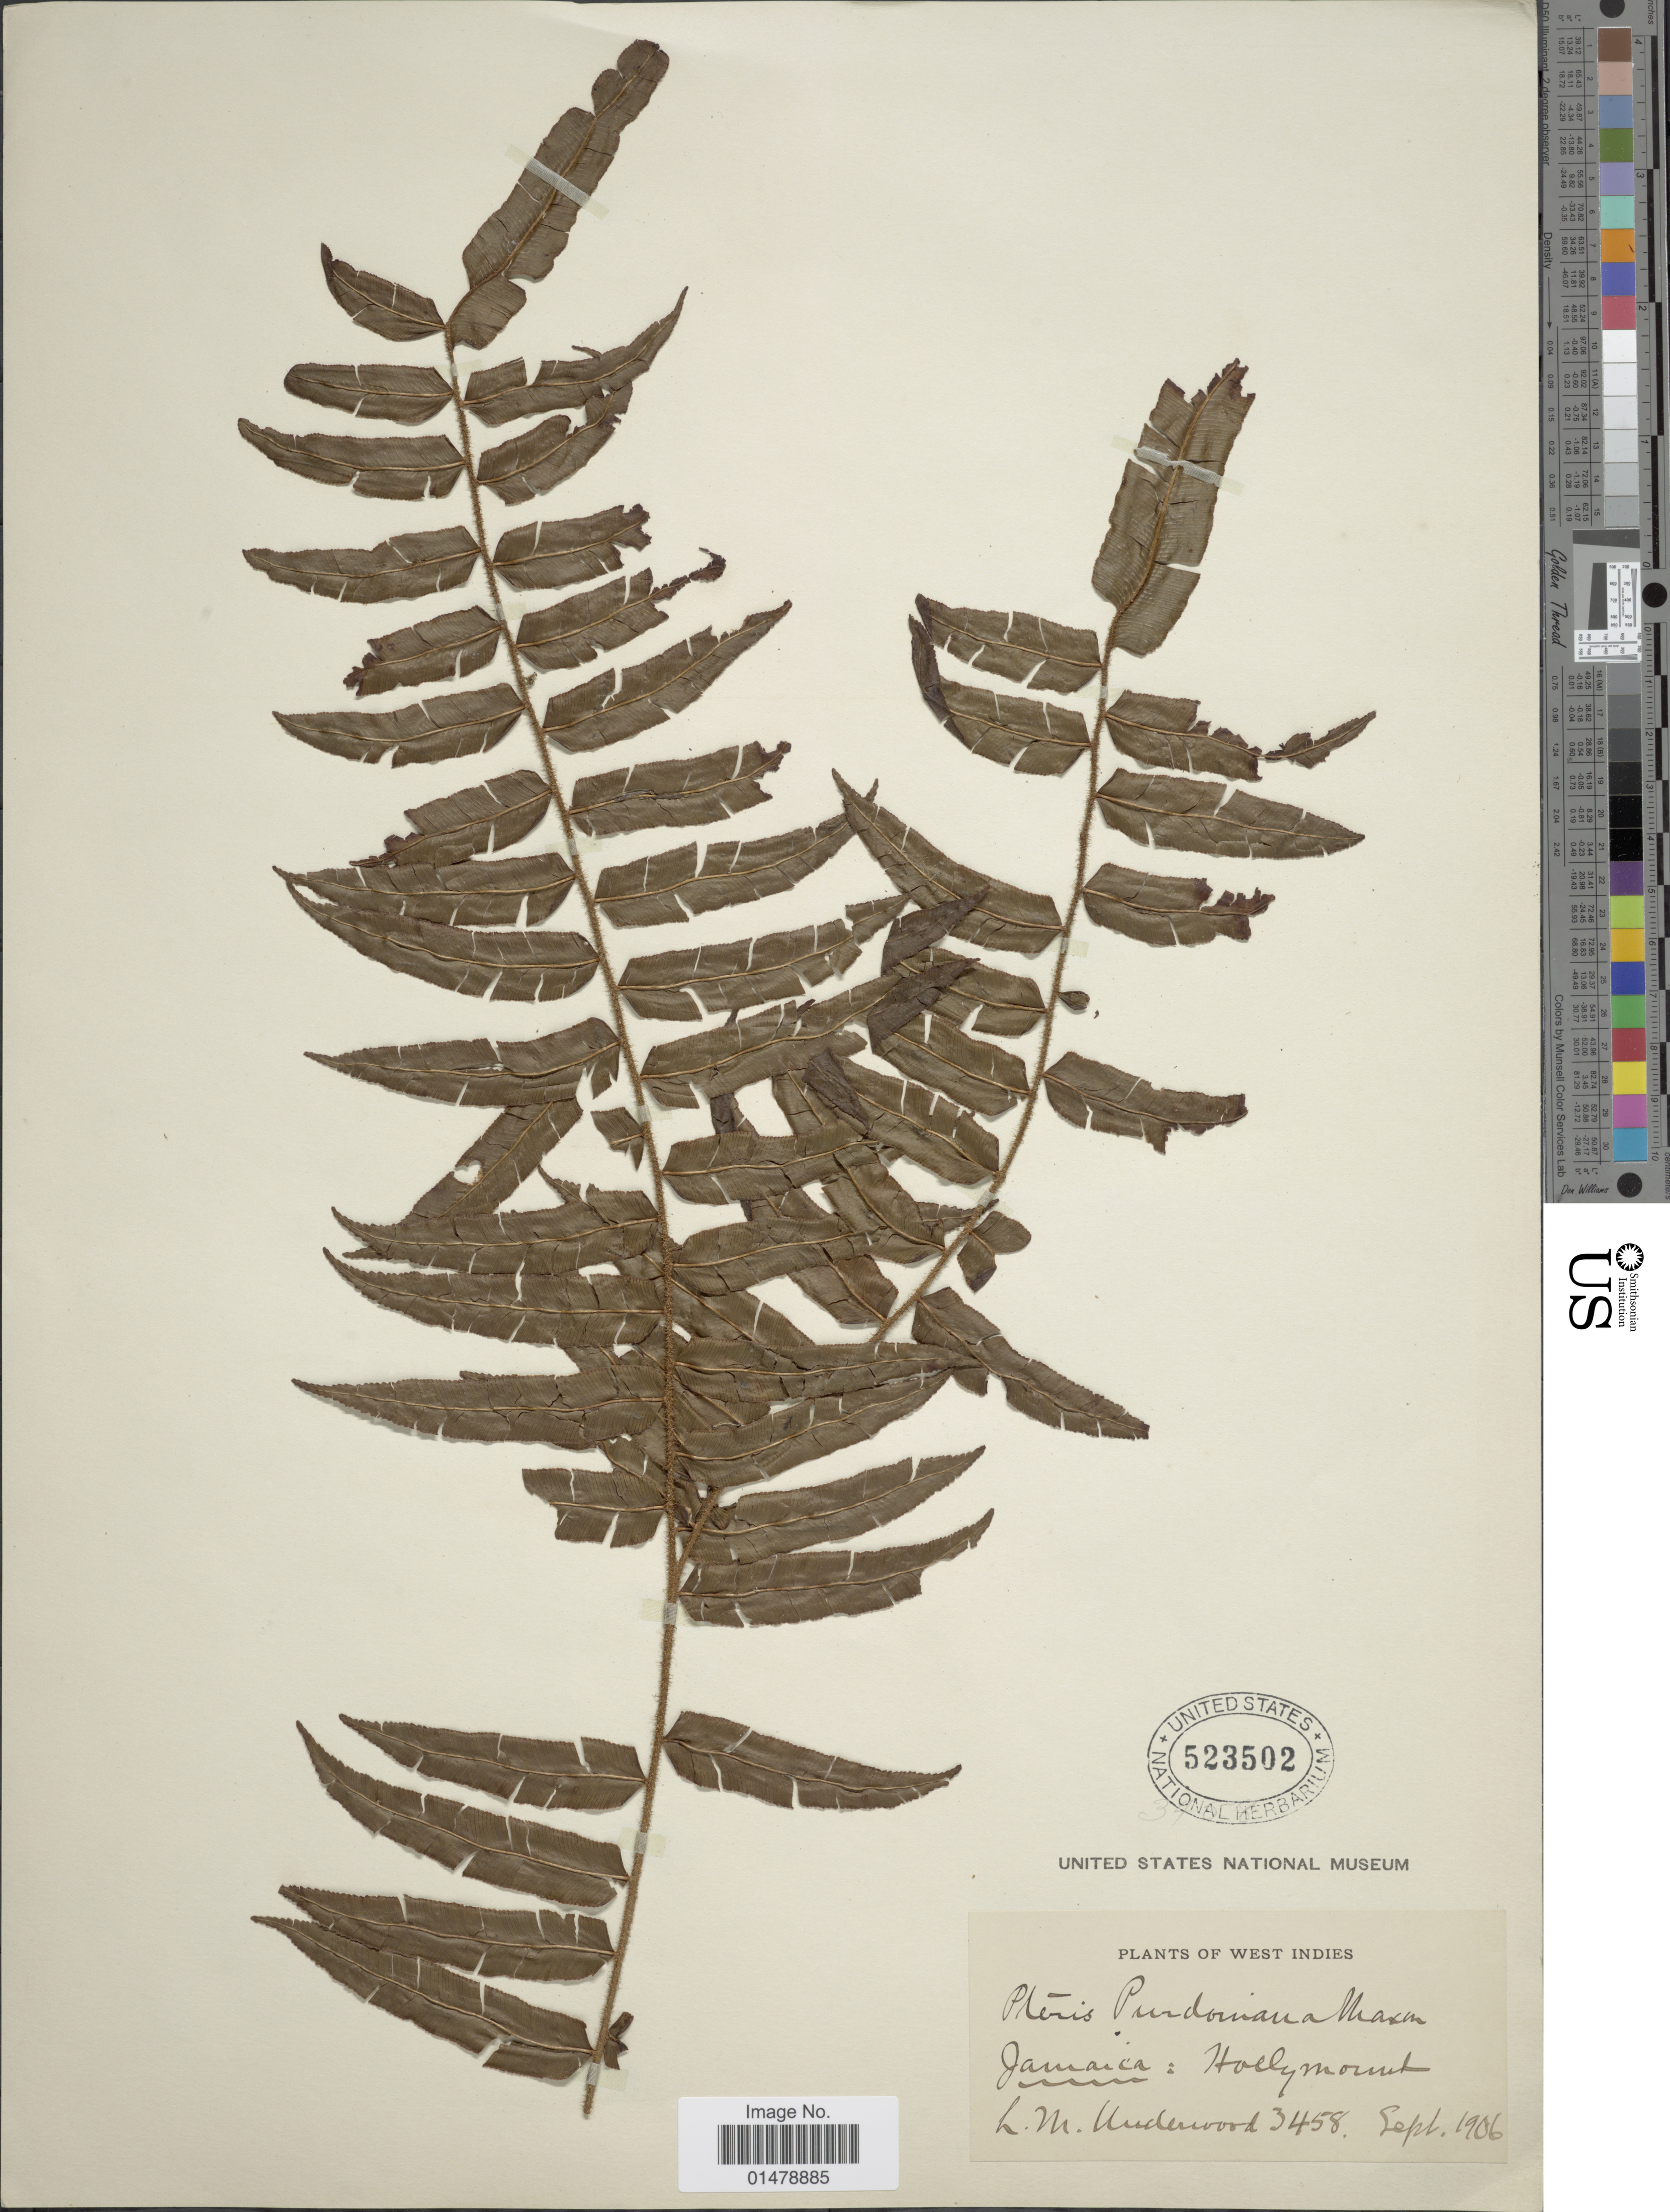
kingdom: Plantae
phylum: Tracheophyta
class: Polypodiopsida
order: Polypodiales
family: Pteridaceae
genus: Pteris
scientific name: Pteris purdoniana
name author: Maxon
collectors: L. M. Underwood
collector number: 3458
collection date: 1906-09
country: Jamaica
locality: Holly mount. West Indies.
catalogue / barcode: US 523502